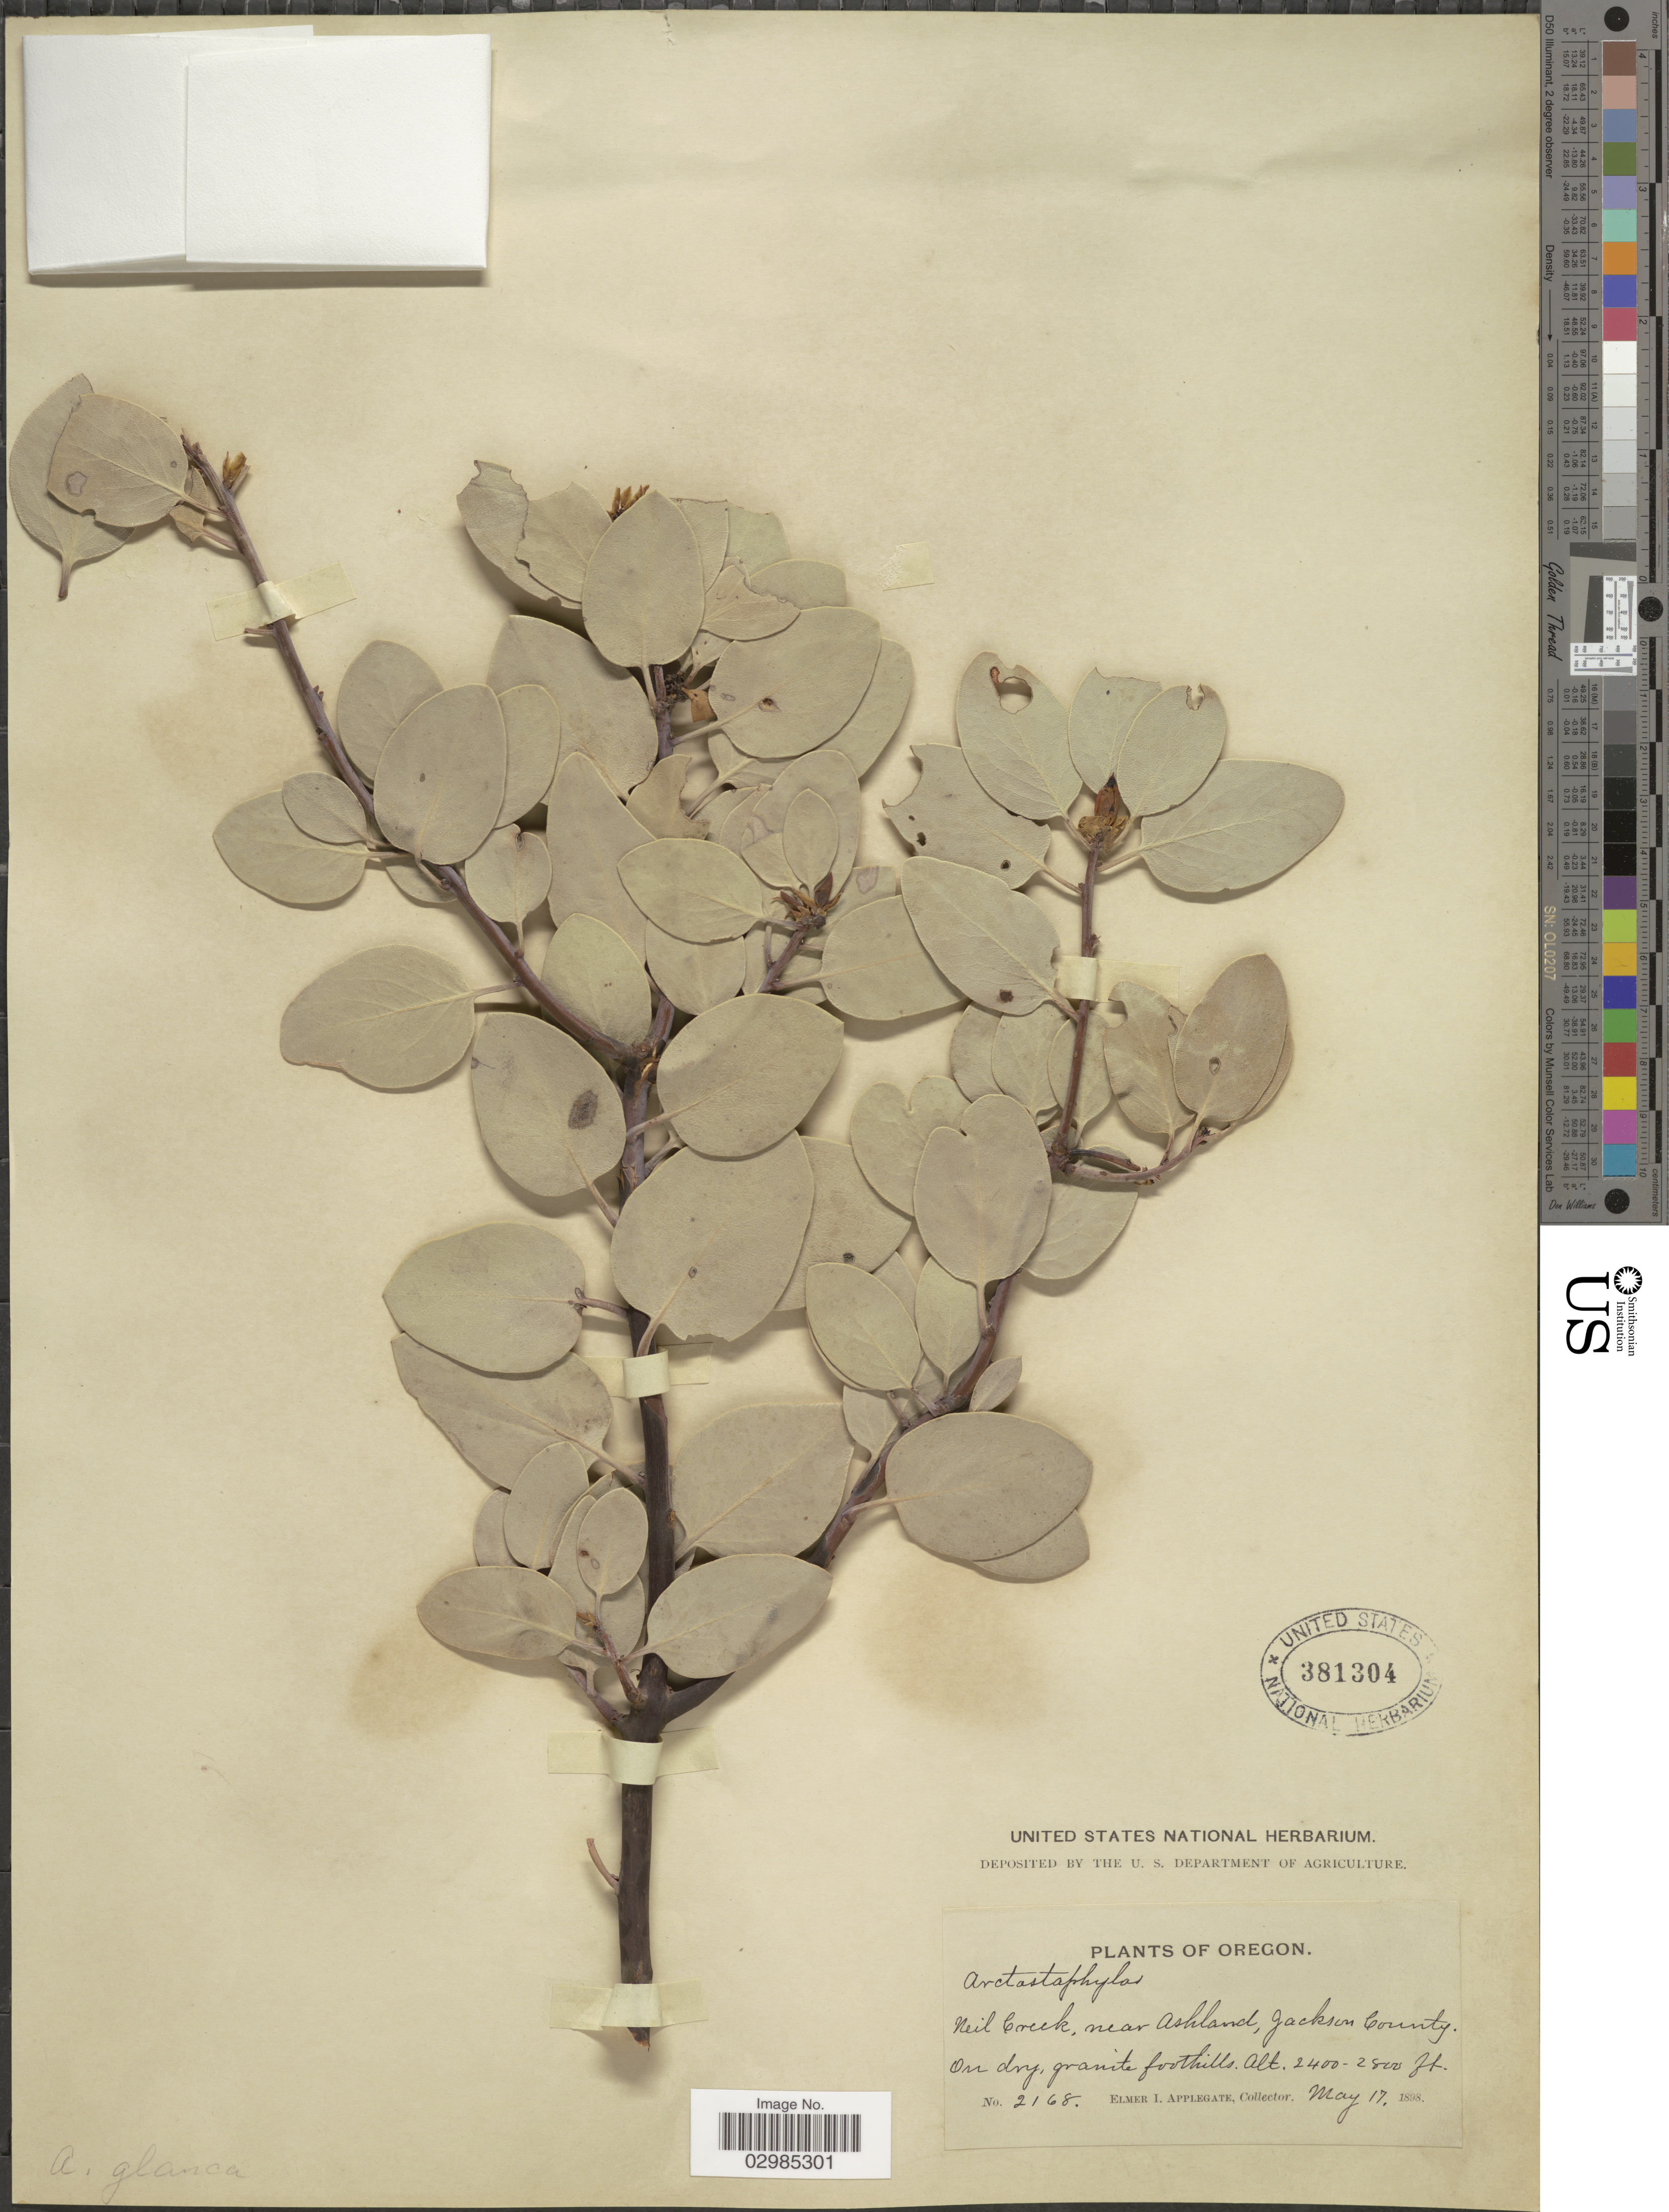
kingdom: Plantae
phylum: Tracheophyta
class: Magnoliopsida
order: Ericales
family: Ericaceae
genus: Arctostaphylos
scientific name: Arctostaphylos viscida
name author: Parry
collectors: E. I. Applegate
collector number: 2168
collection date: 1898-05-17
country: United States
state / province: Oregon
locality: Neil Creek, near Ashland, Jackson County.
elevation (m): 732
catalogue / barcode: US 381304